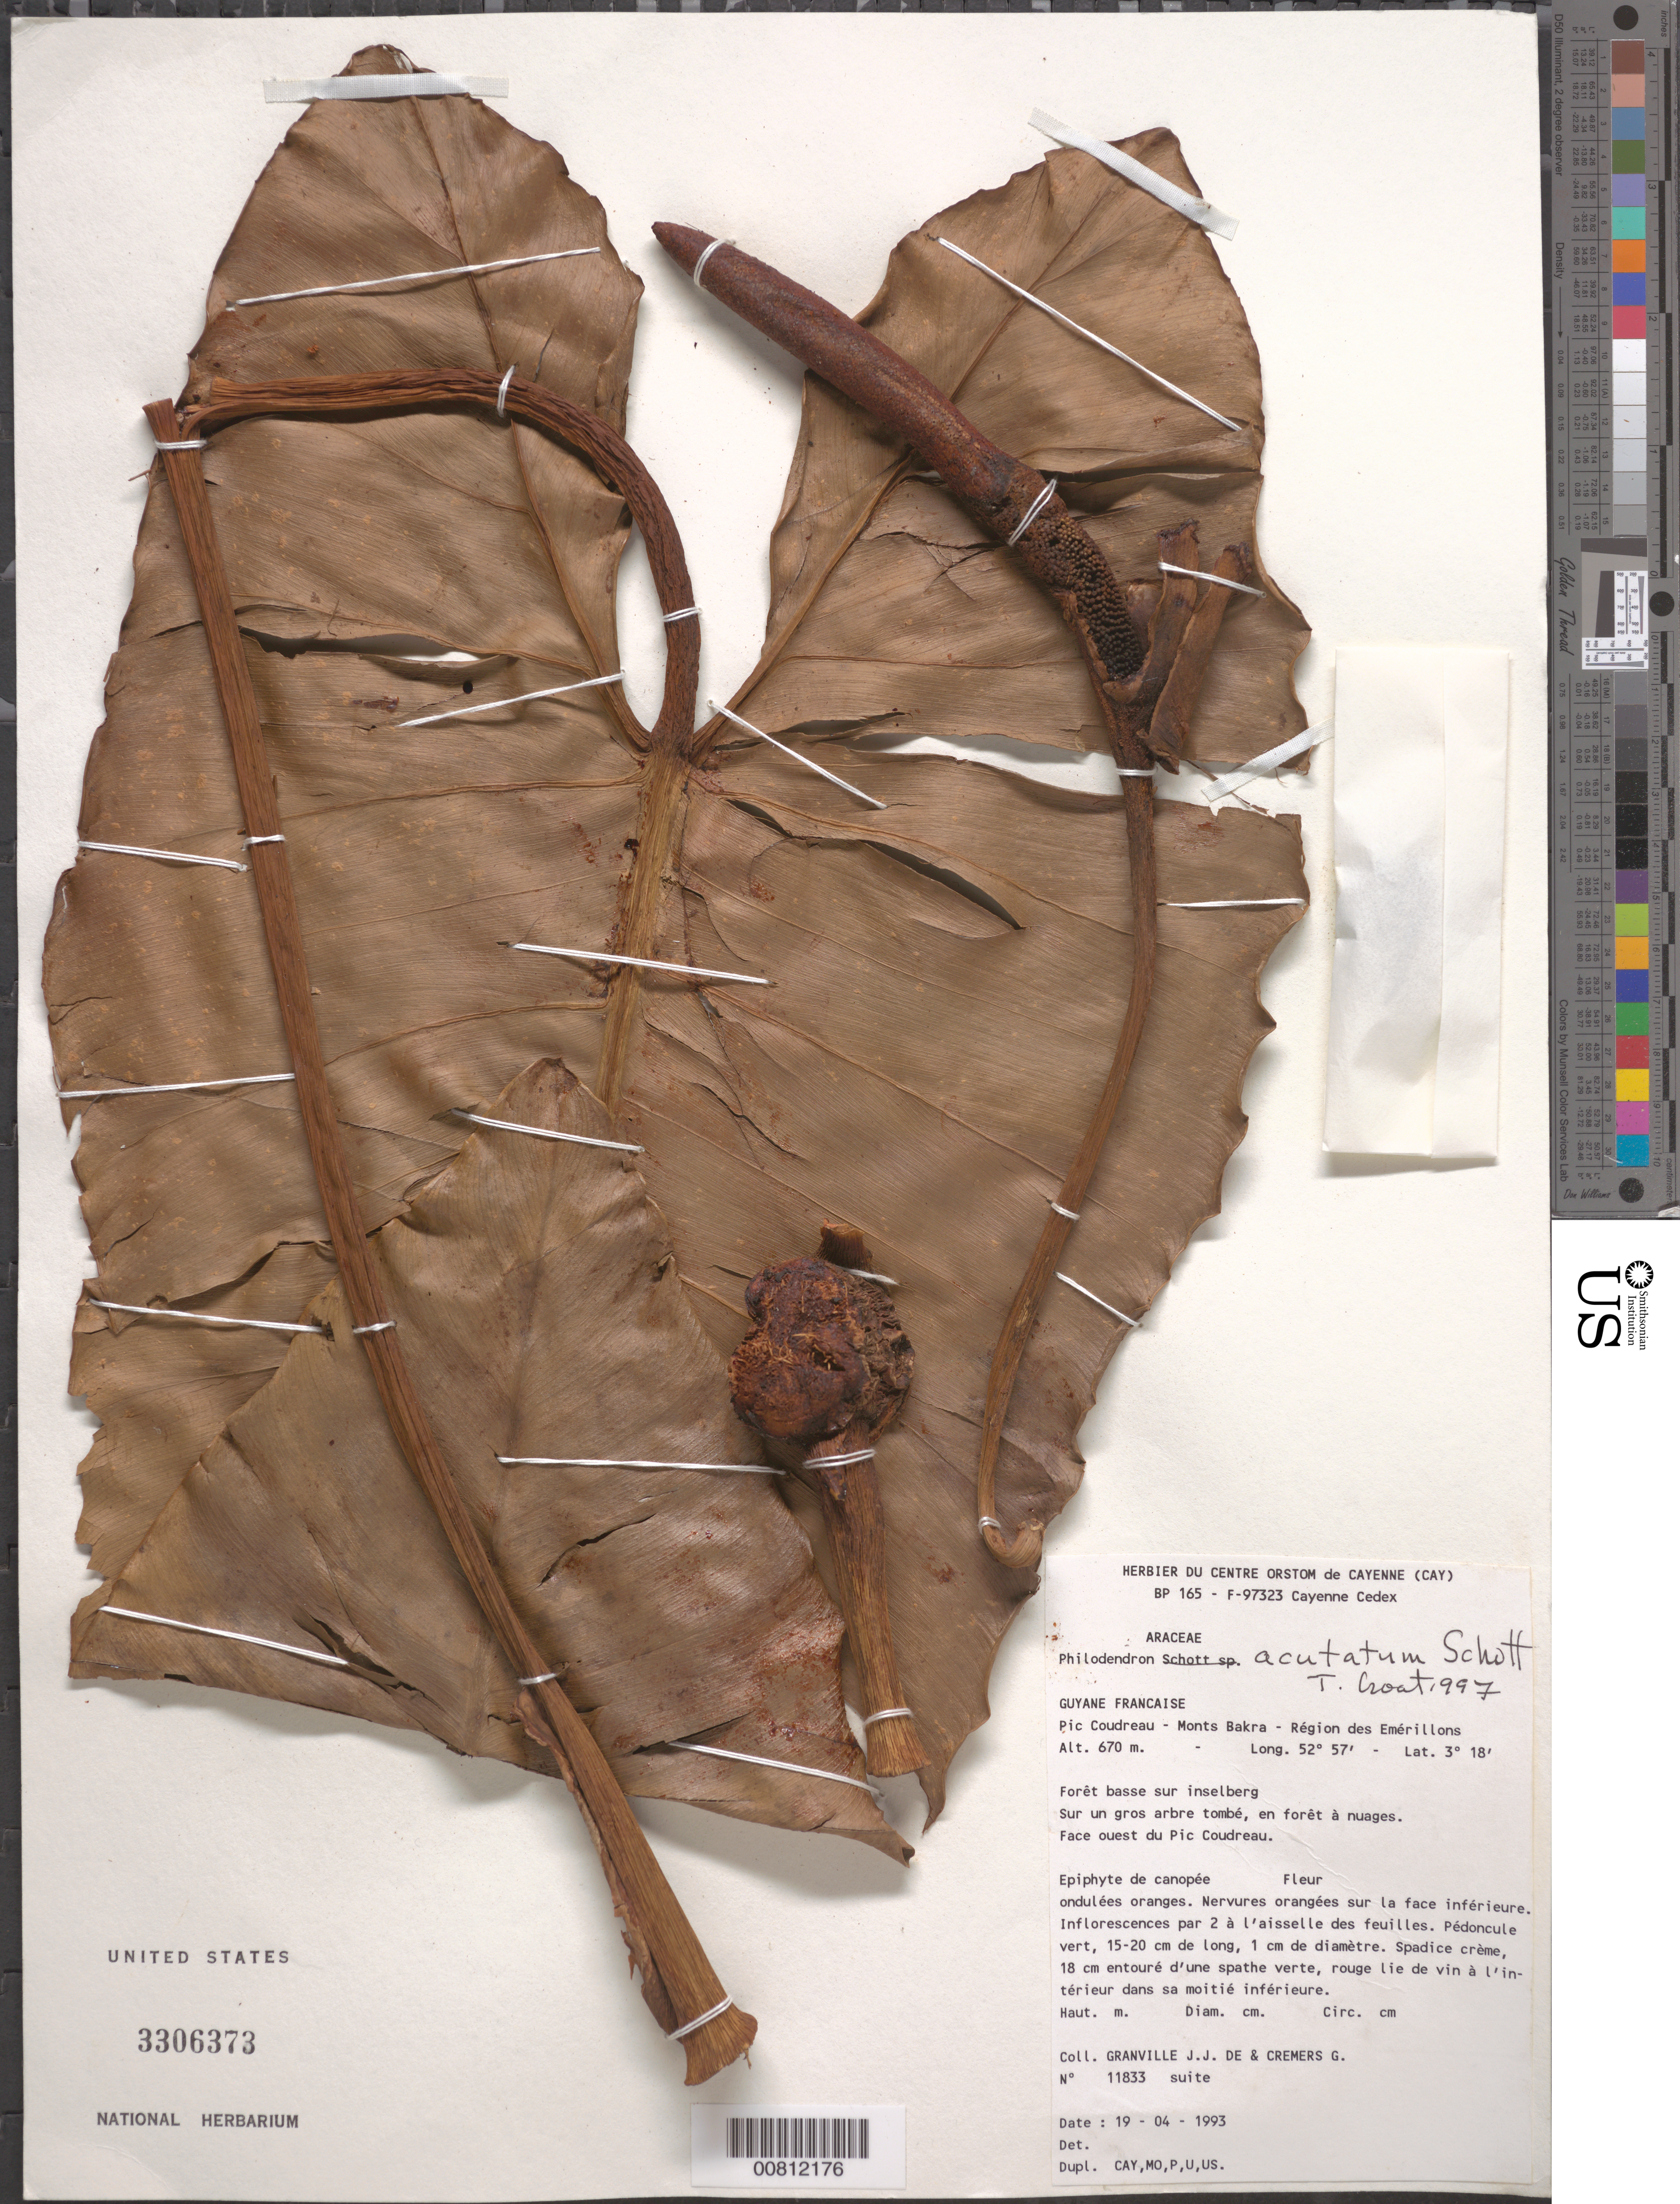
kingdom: Plantae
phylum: Tracheophyta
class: Liliopsida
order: Alismatales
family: Araceae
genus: Philodendron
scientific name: Philodendron acutatum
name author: Schott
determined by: Croat, Thomas B., Missouri Botanical Garden (MO)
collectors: J.-J. de Granville & G. Cremers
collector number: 11833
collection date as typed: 19-Apr-93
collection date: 1993-04-19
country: French Guiana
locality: Pic Coudreau, Monts Bakra, région des Emérillons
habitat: Forèt basse sur inselberg. Sur un gros abre tombé, en florêt à nuages. Face ouest du Pic Coudreau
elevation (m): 670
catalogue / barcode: US 3306373